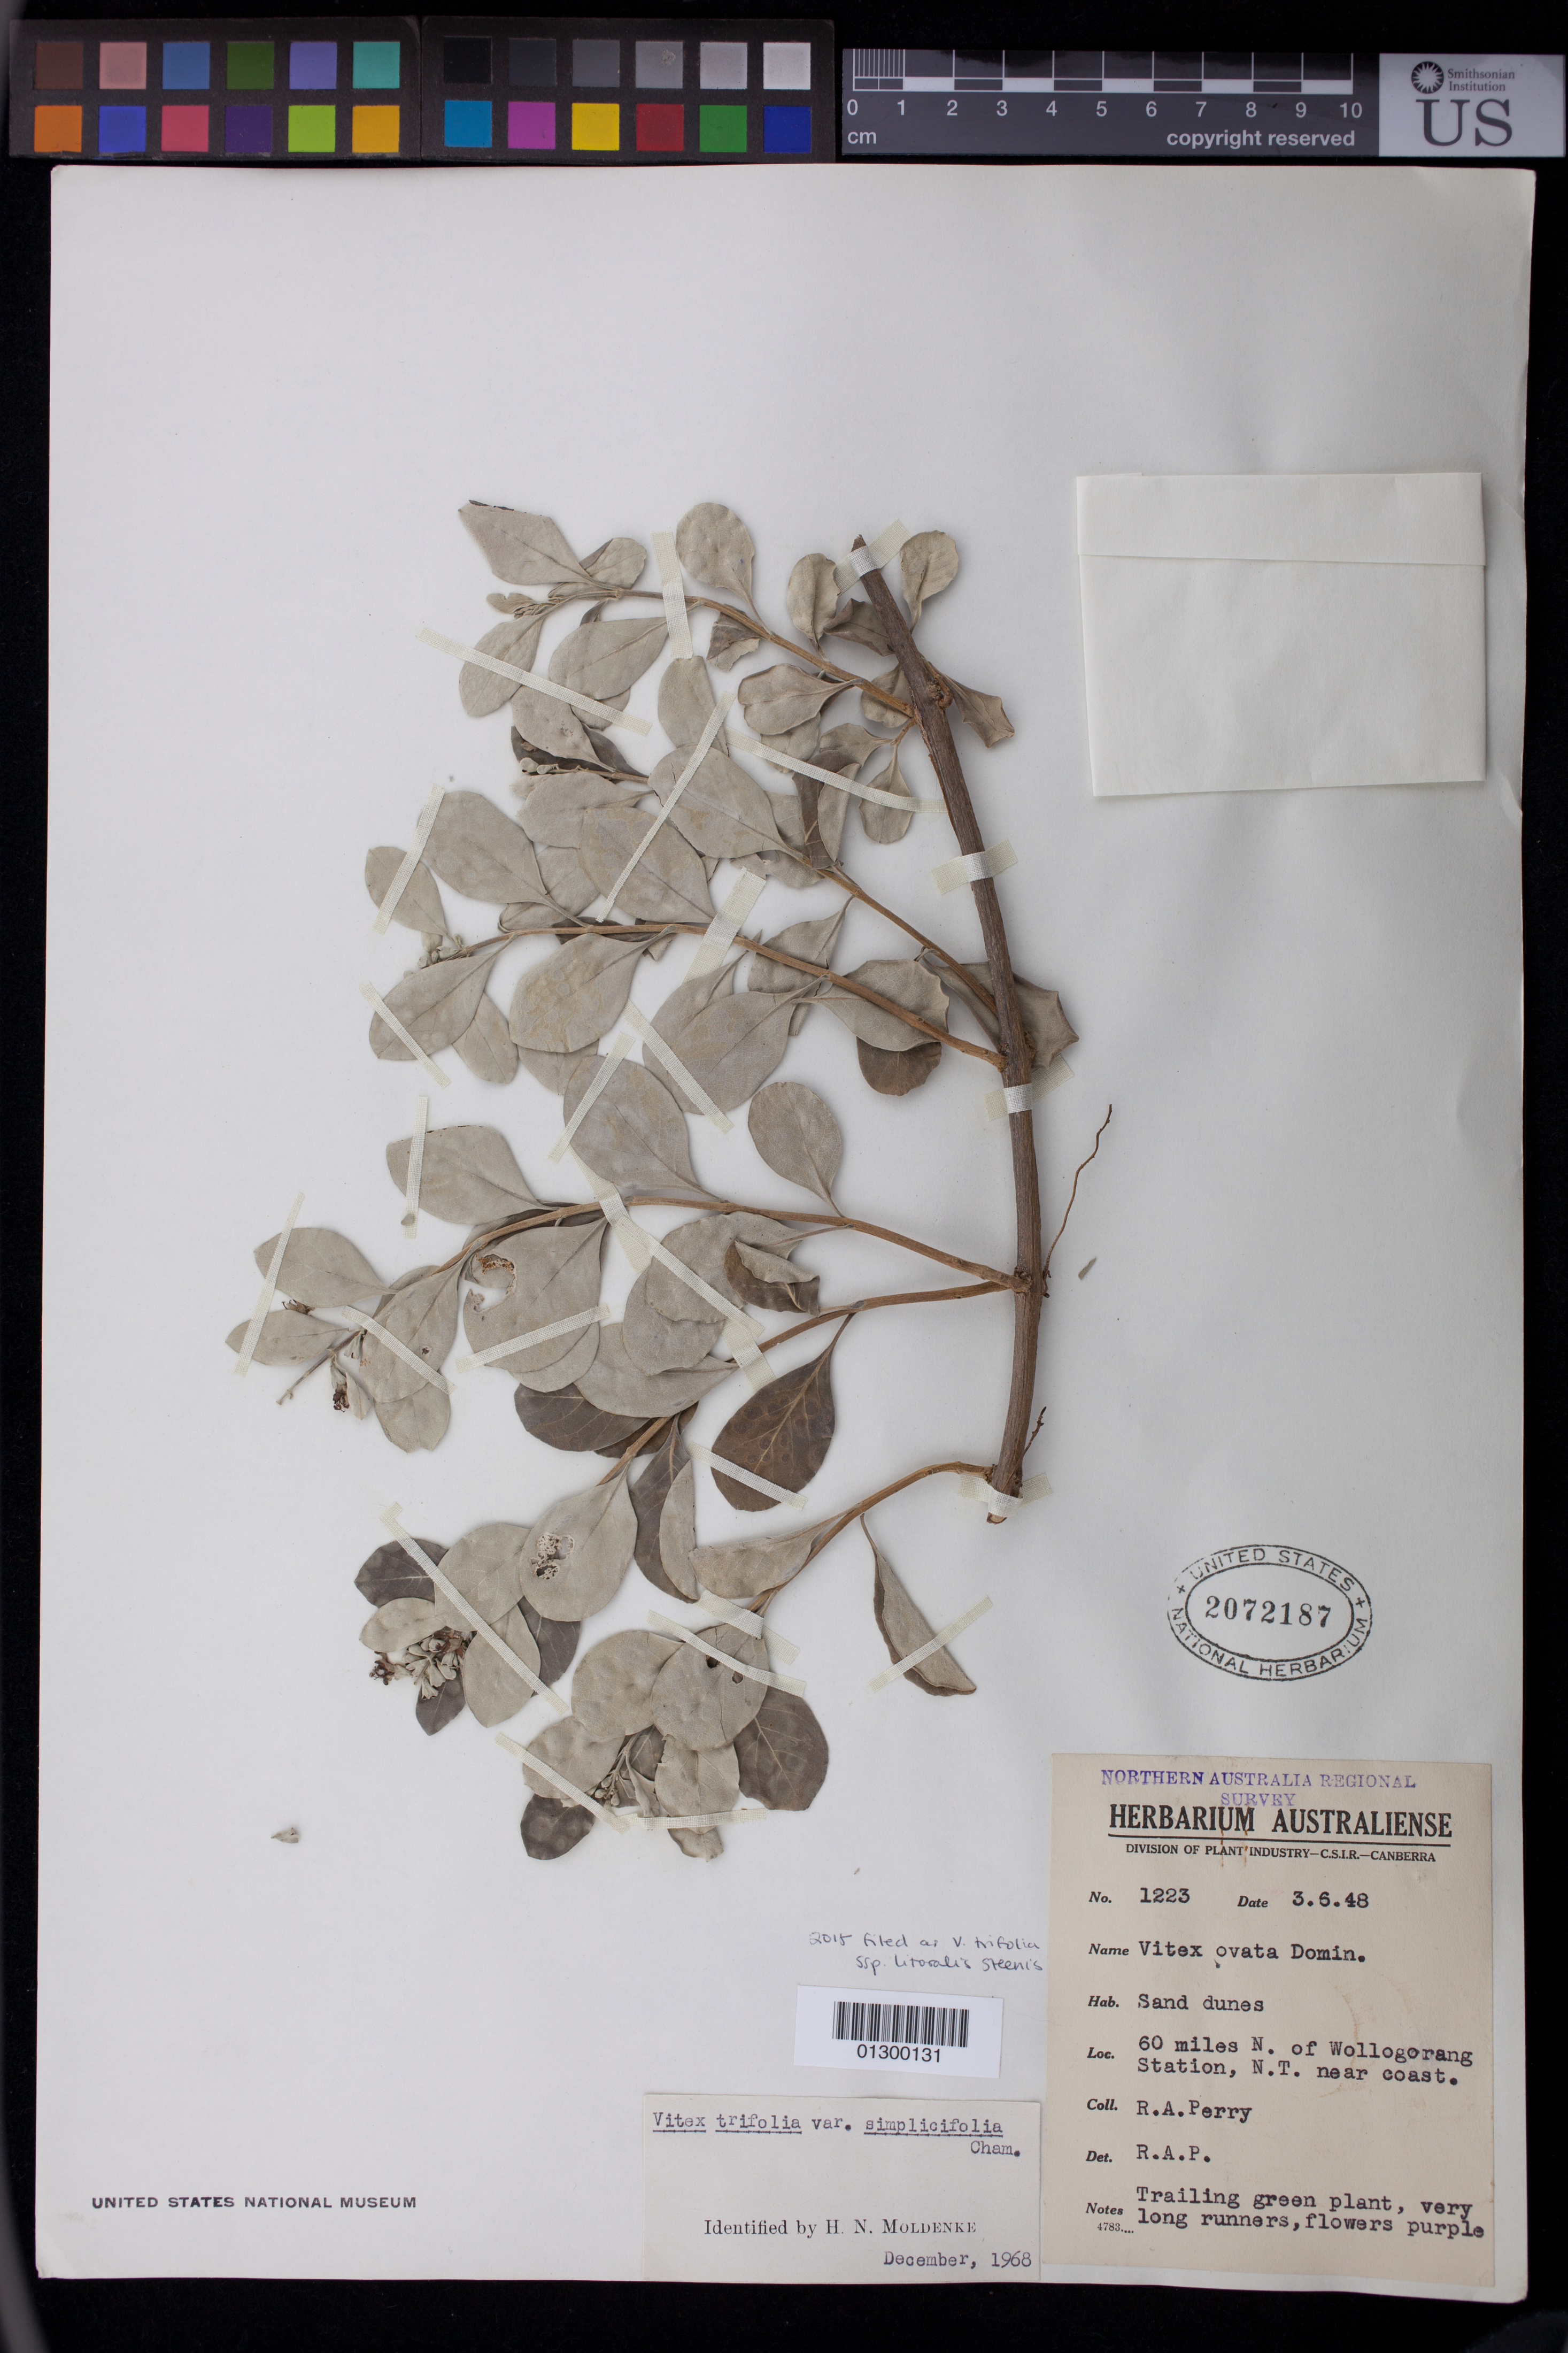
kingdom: Plantae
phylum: Tracheophyta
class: Magnoliopsida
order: Lamiales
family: Lamiaceae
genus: Vitex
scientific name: Vitex trifolia subsp. litoralis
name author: Steenis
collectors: R. Perry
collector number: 1223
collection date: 1948-03-06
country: Australia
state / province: Northern Territory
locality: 60 miles N. of Wollogorang Station, N.T. near coast.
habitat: Sand dunes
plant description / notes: Trailing green plant, very long runners, flowers purple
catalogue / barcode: US 2072187